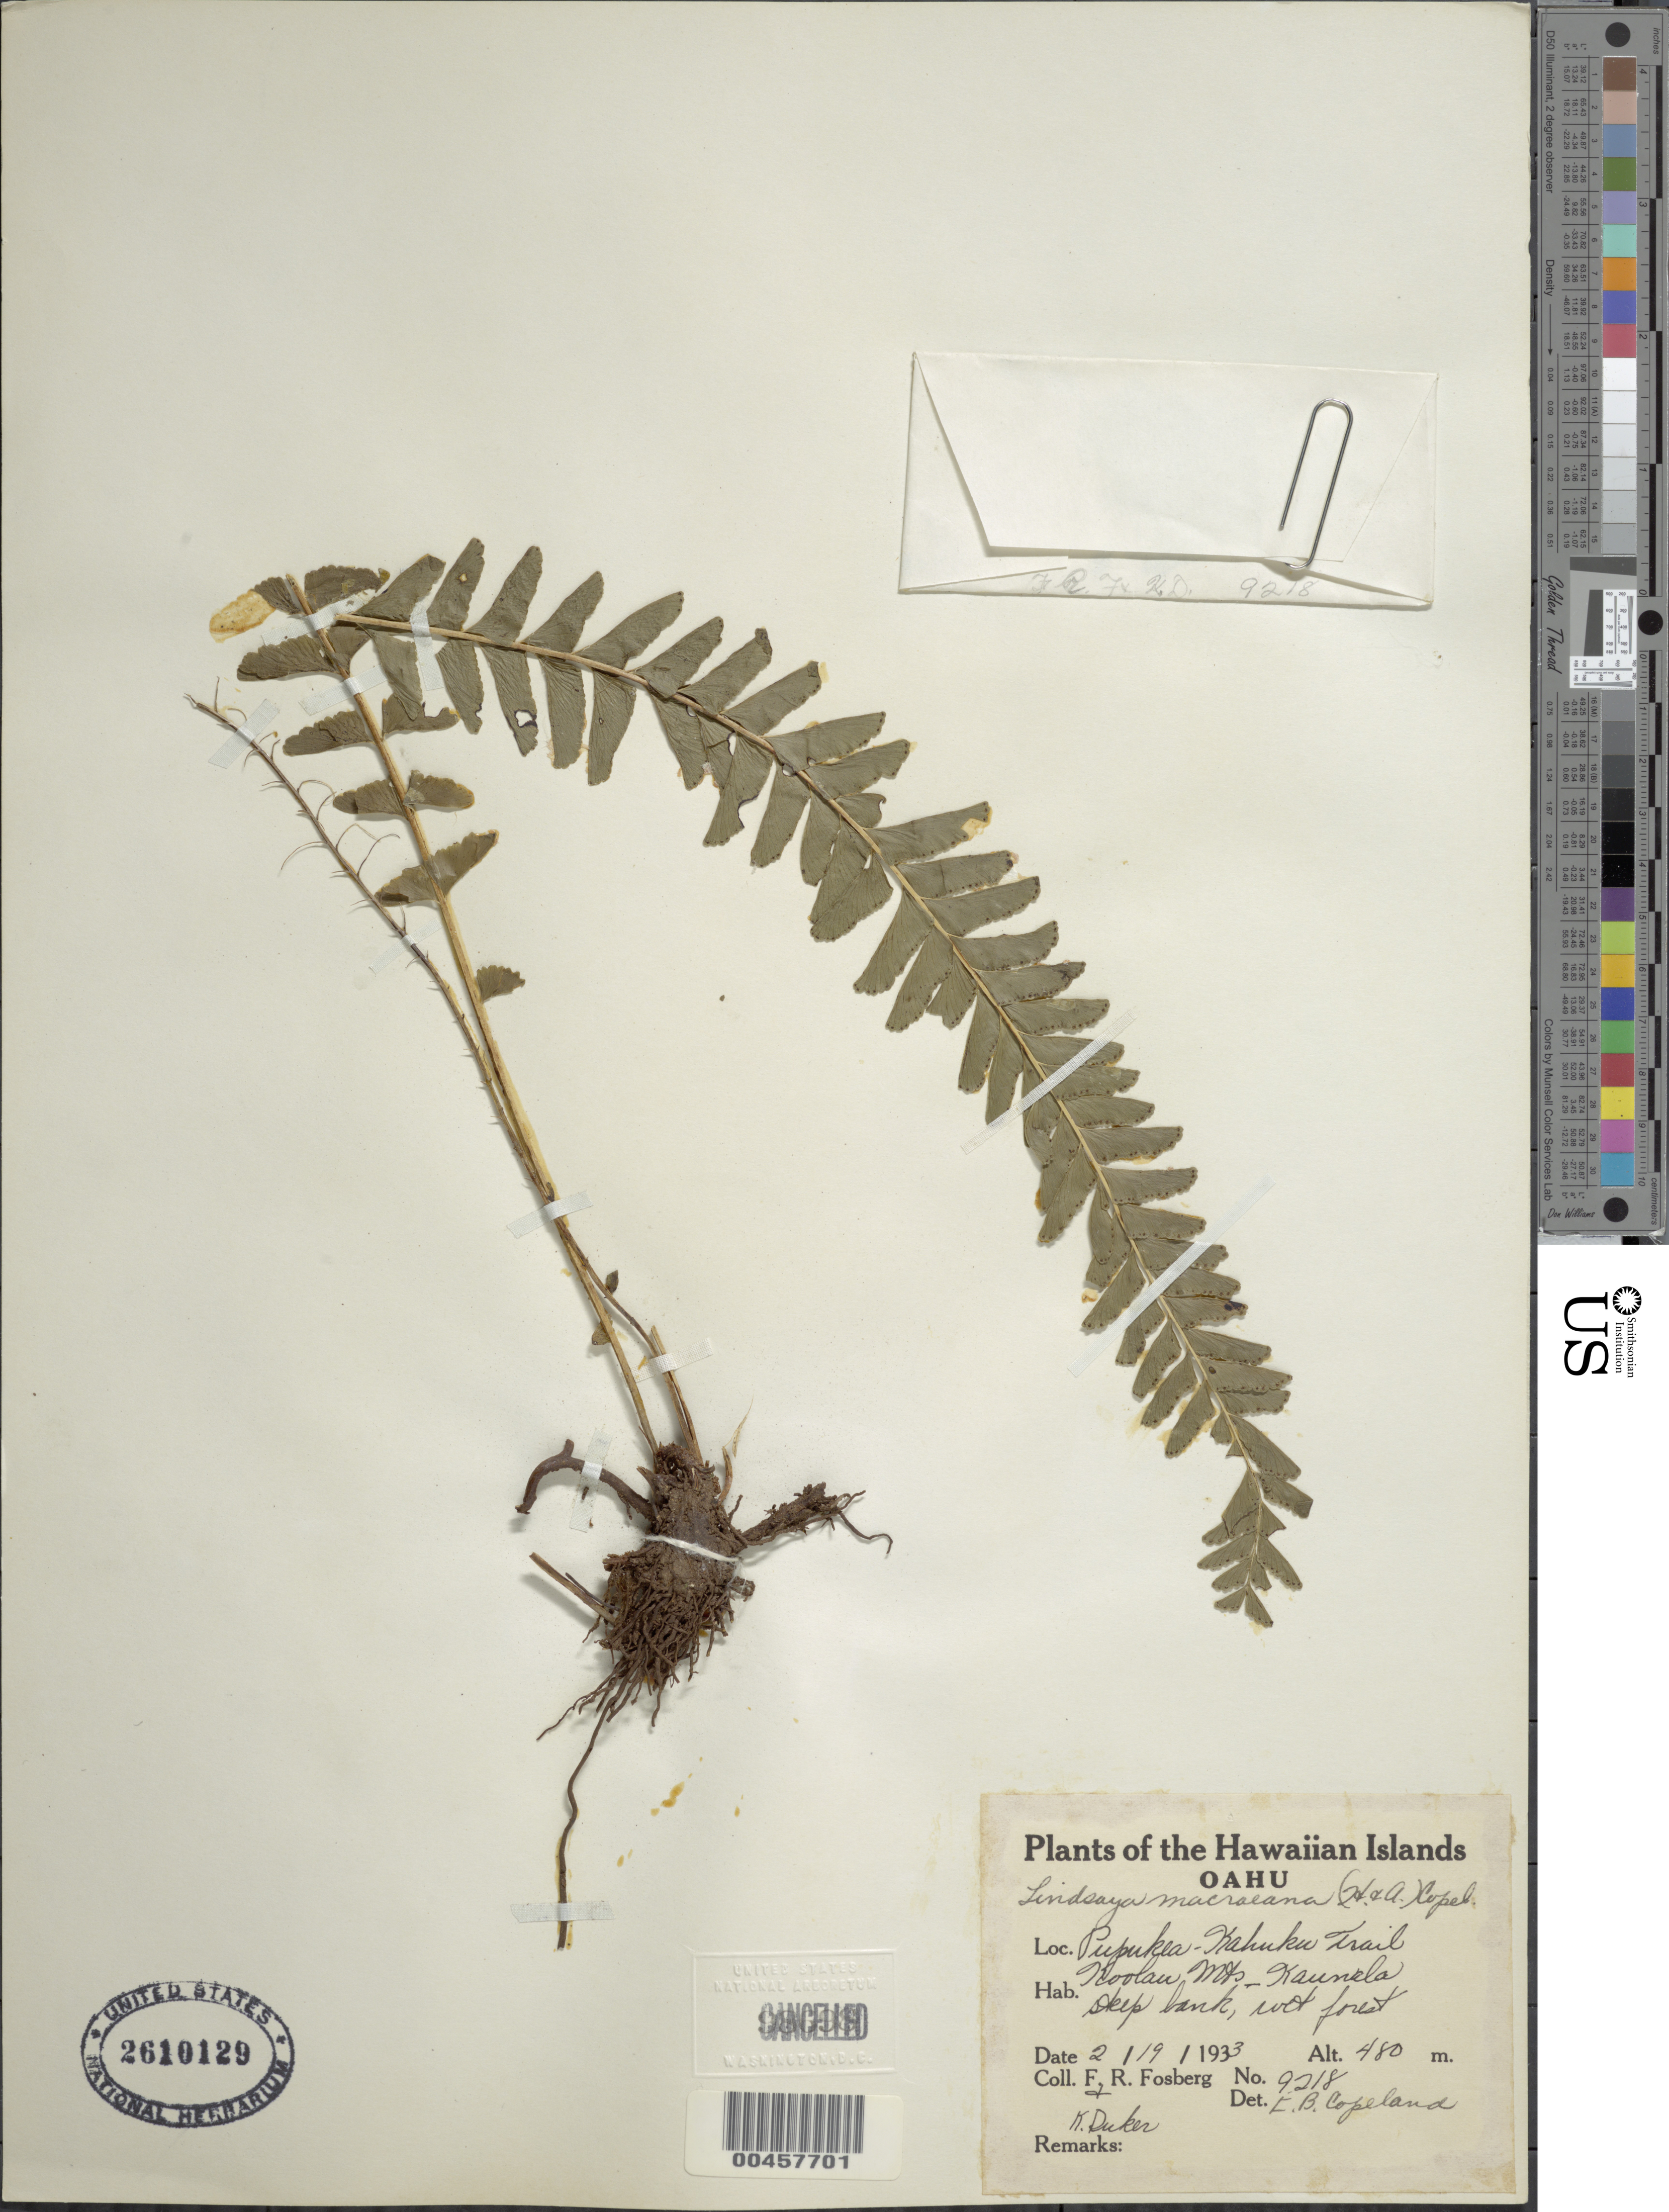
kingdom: Plantae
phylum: Tracheophyta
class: Polypodiopsida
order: Polypodiales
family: Lindsaeaceae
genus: Lindsaea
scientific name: Lindsaea repens var. macraeana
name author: (Hook. & Arn.) Mett. ex Kuhn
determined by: Copeland, E. B.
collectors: F. R. Fosberg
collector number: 9218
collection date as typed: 19 Feb 1933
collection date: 1933-02-19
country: United States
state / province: Hawaii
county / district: Honolulu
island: Oahu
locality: Pupukea-Kahuku Trail, Koolau Mts. Kaunela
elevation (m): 480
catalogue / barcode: US 2610129